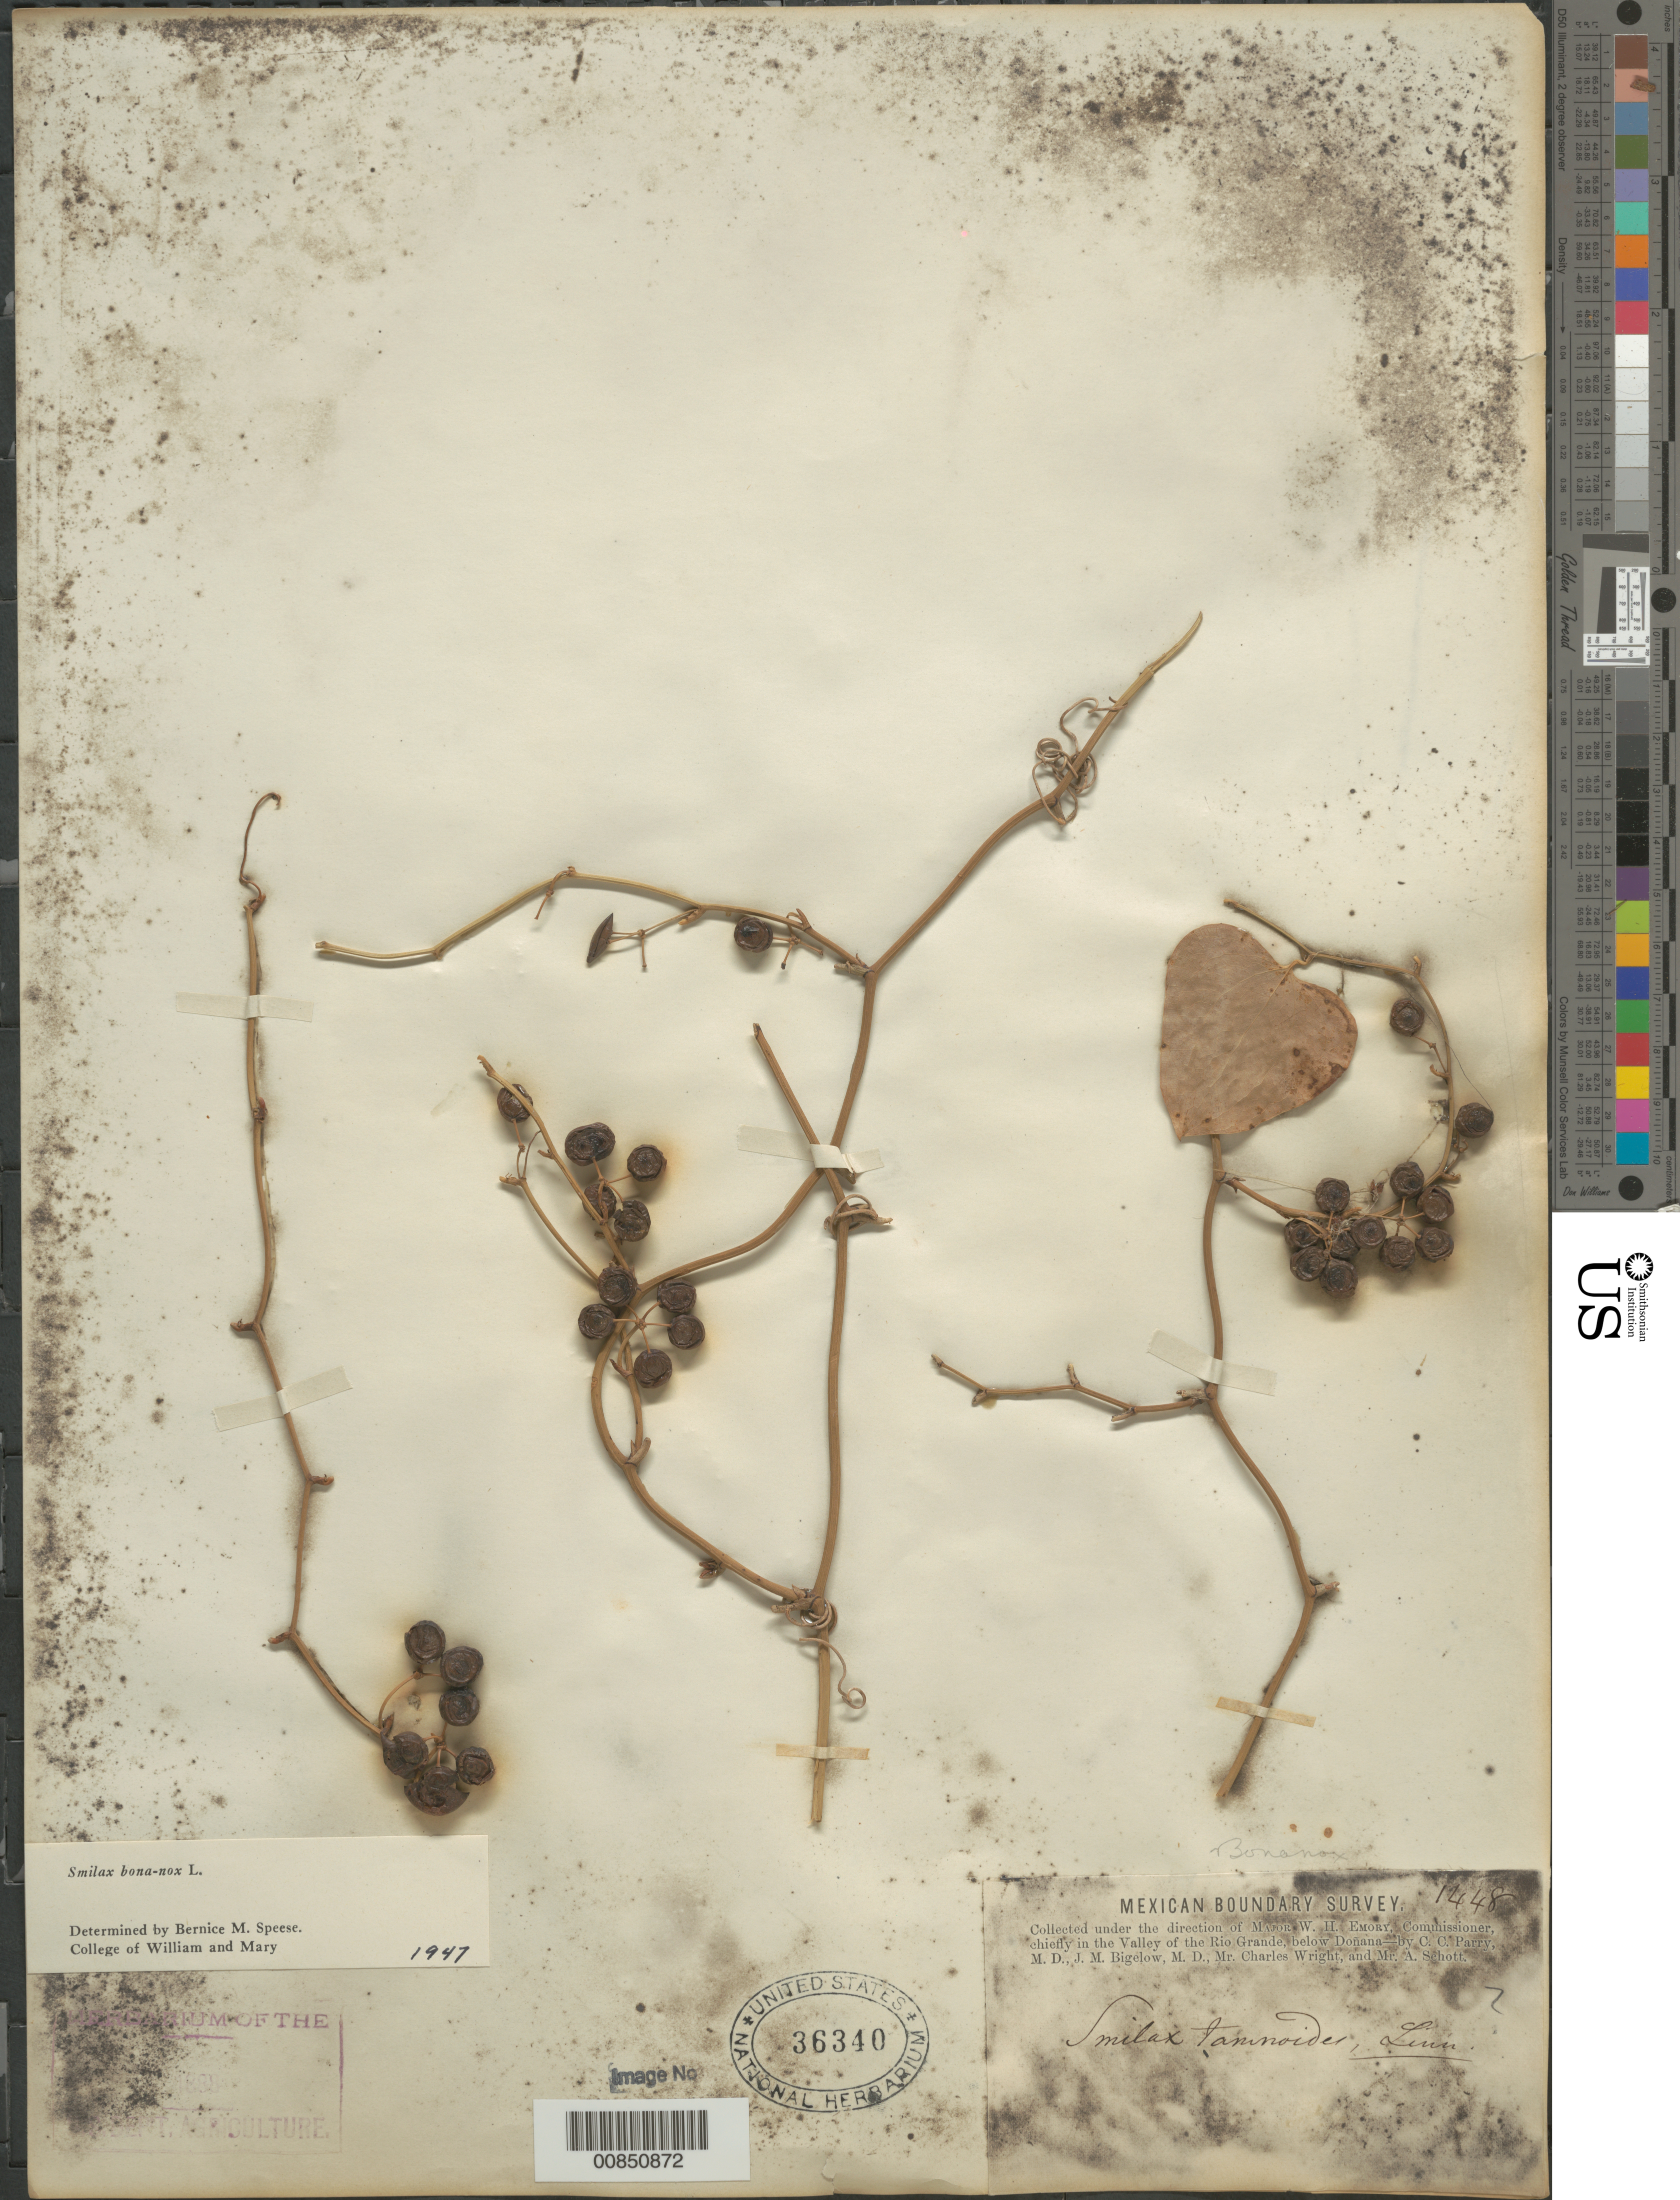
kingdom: Plantae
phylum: Tracheophyta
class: Liliopsida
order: Liliales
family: Smilacaceae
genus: Smilax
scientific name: Smilax bona-nox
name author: L.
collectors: C. C. Parry, J. M. Bigelow, C. Wright & A. C. V. Schott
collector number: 1448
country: United States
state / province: New Mexico / Texas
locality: Valley of the Rio Grande, below Doñana.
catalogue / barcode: US 36340